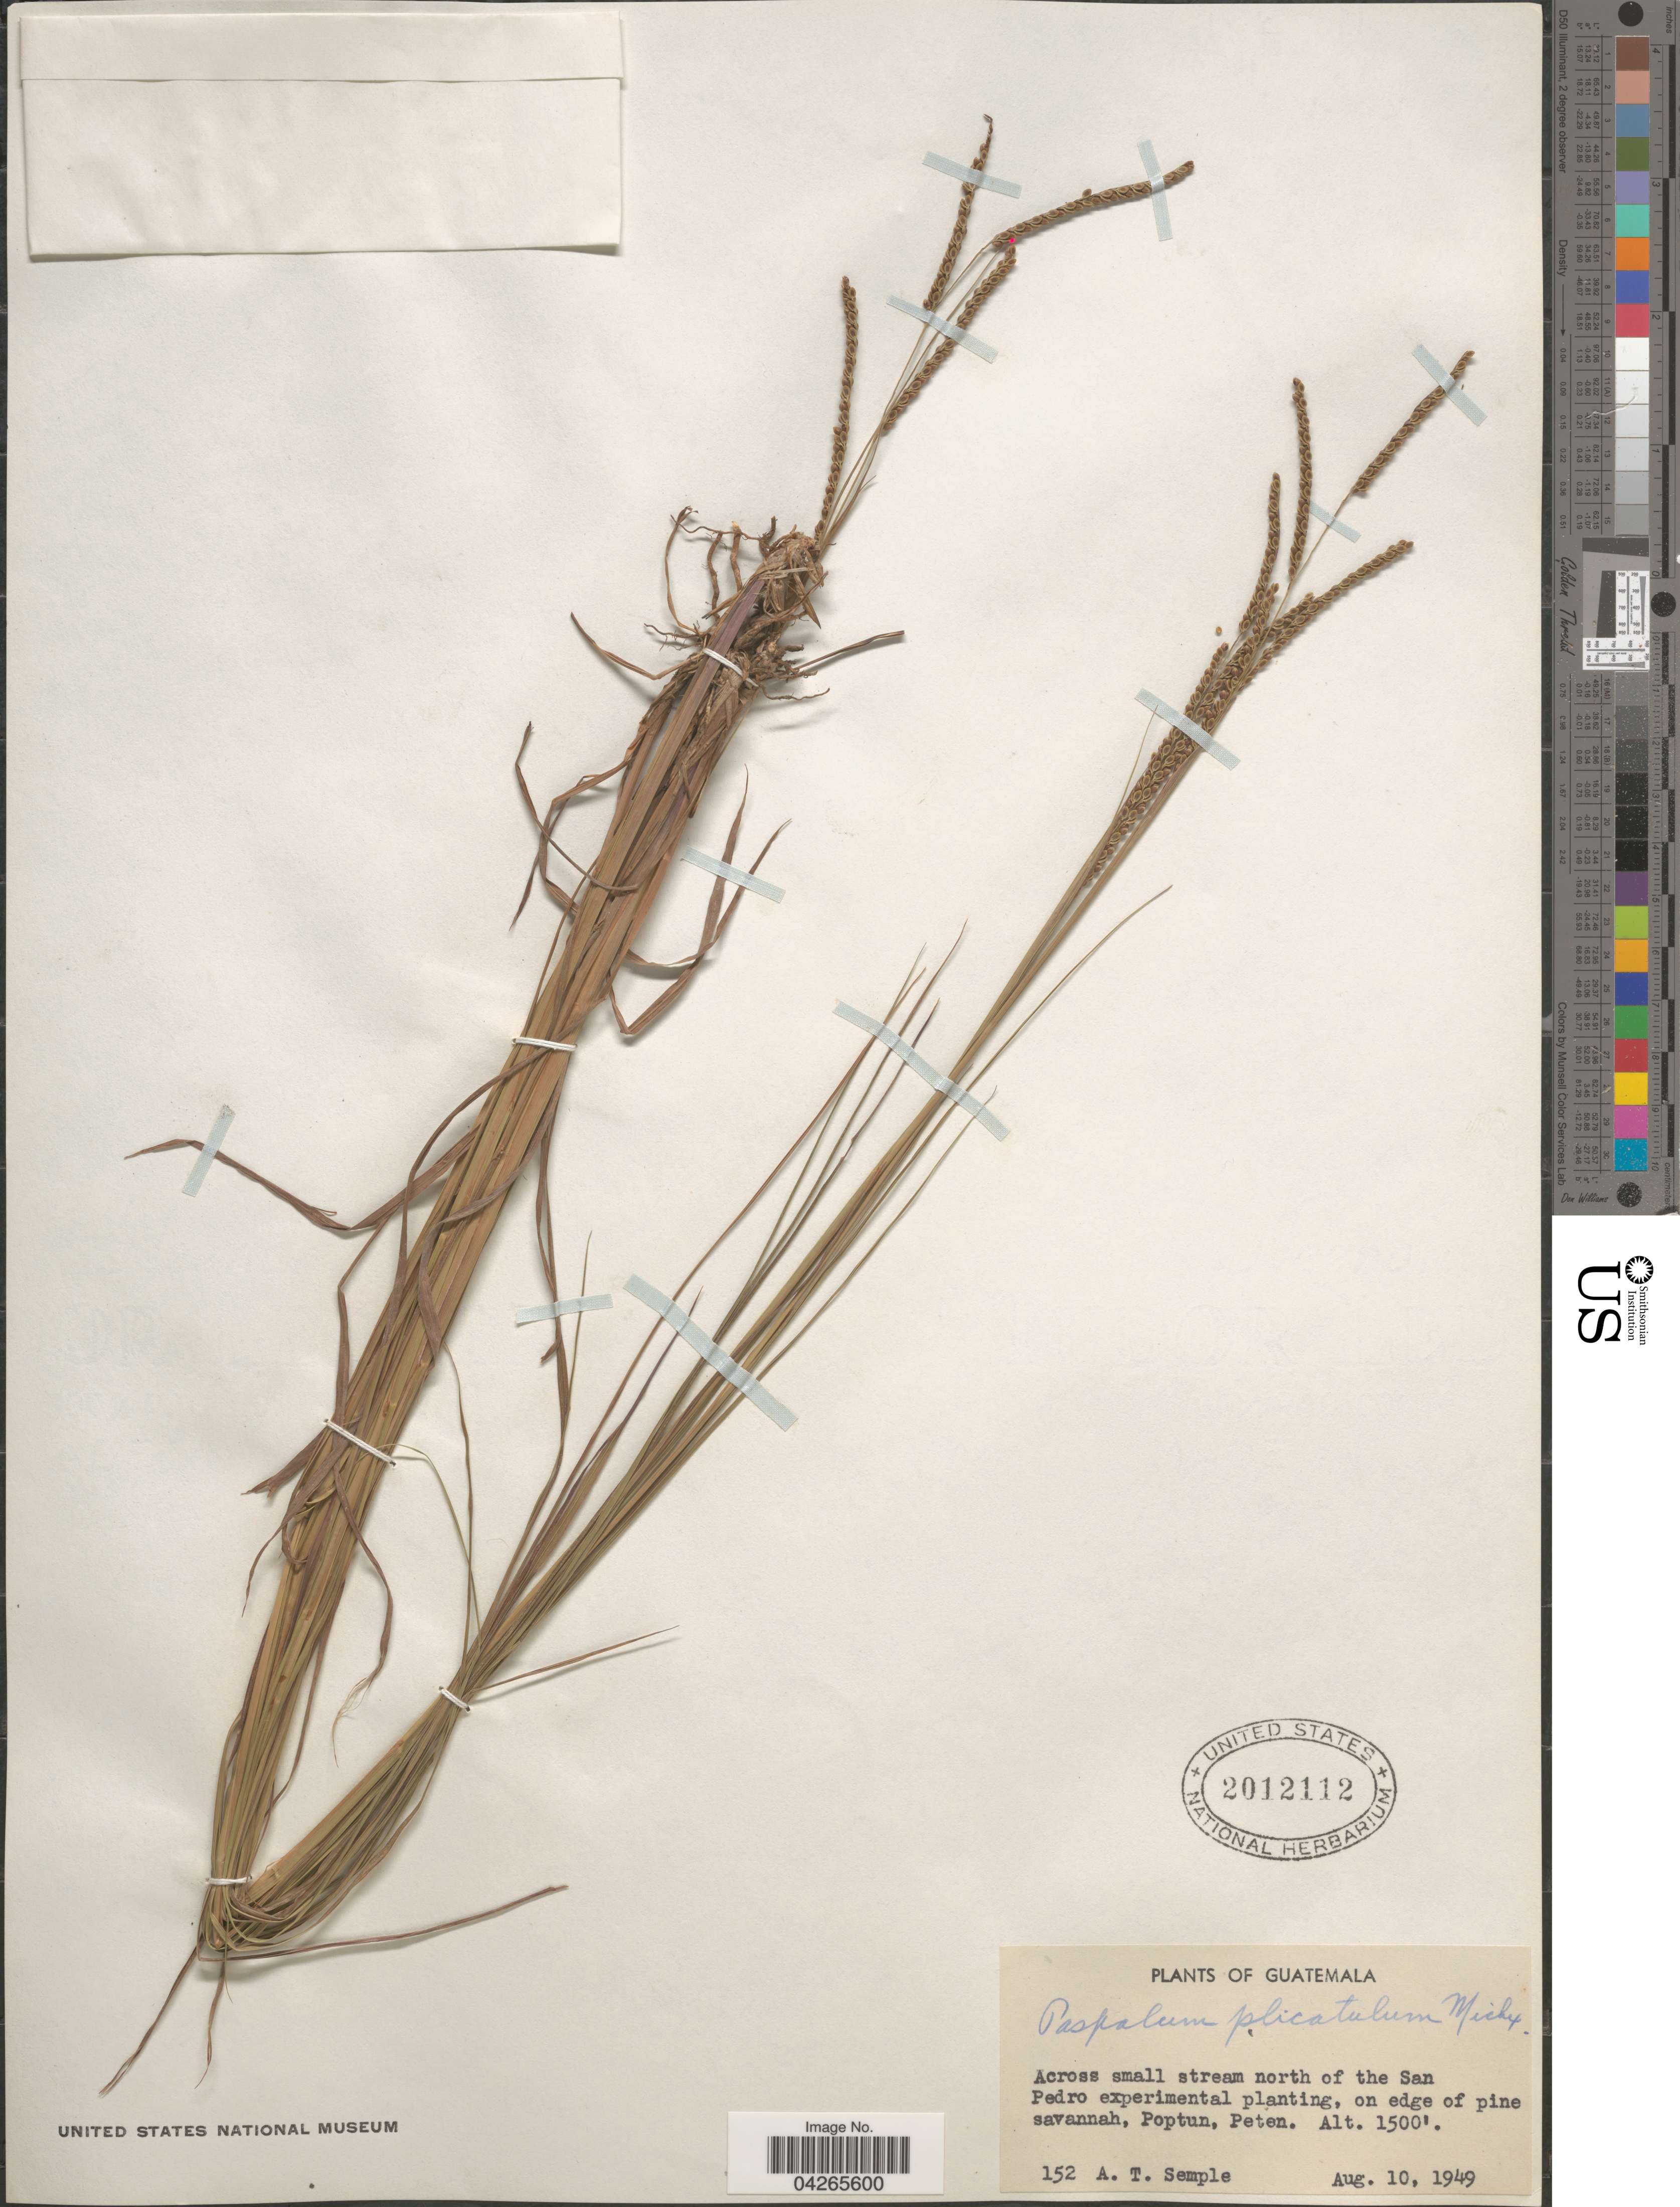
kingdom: Plantae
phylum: Tracheophyta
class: Liliopsida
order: Poales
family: Poaceae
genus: Paspalum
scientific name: Paspalum plicatulum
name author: Michx.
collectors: A. Semple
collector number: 152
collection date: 1949-08-10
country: Guatemala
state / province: El Peten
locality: Across small stream north of the San Pedro experimental planting, on edge of pine savannah, Poptun.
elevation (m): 457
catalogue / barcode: US 2012112